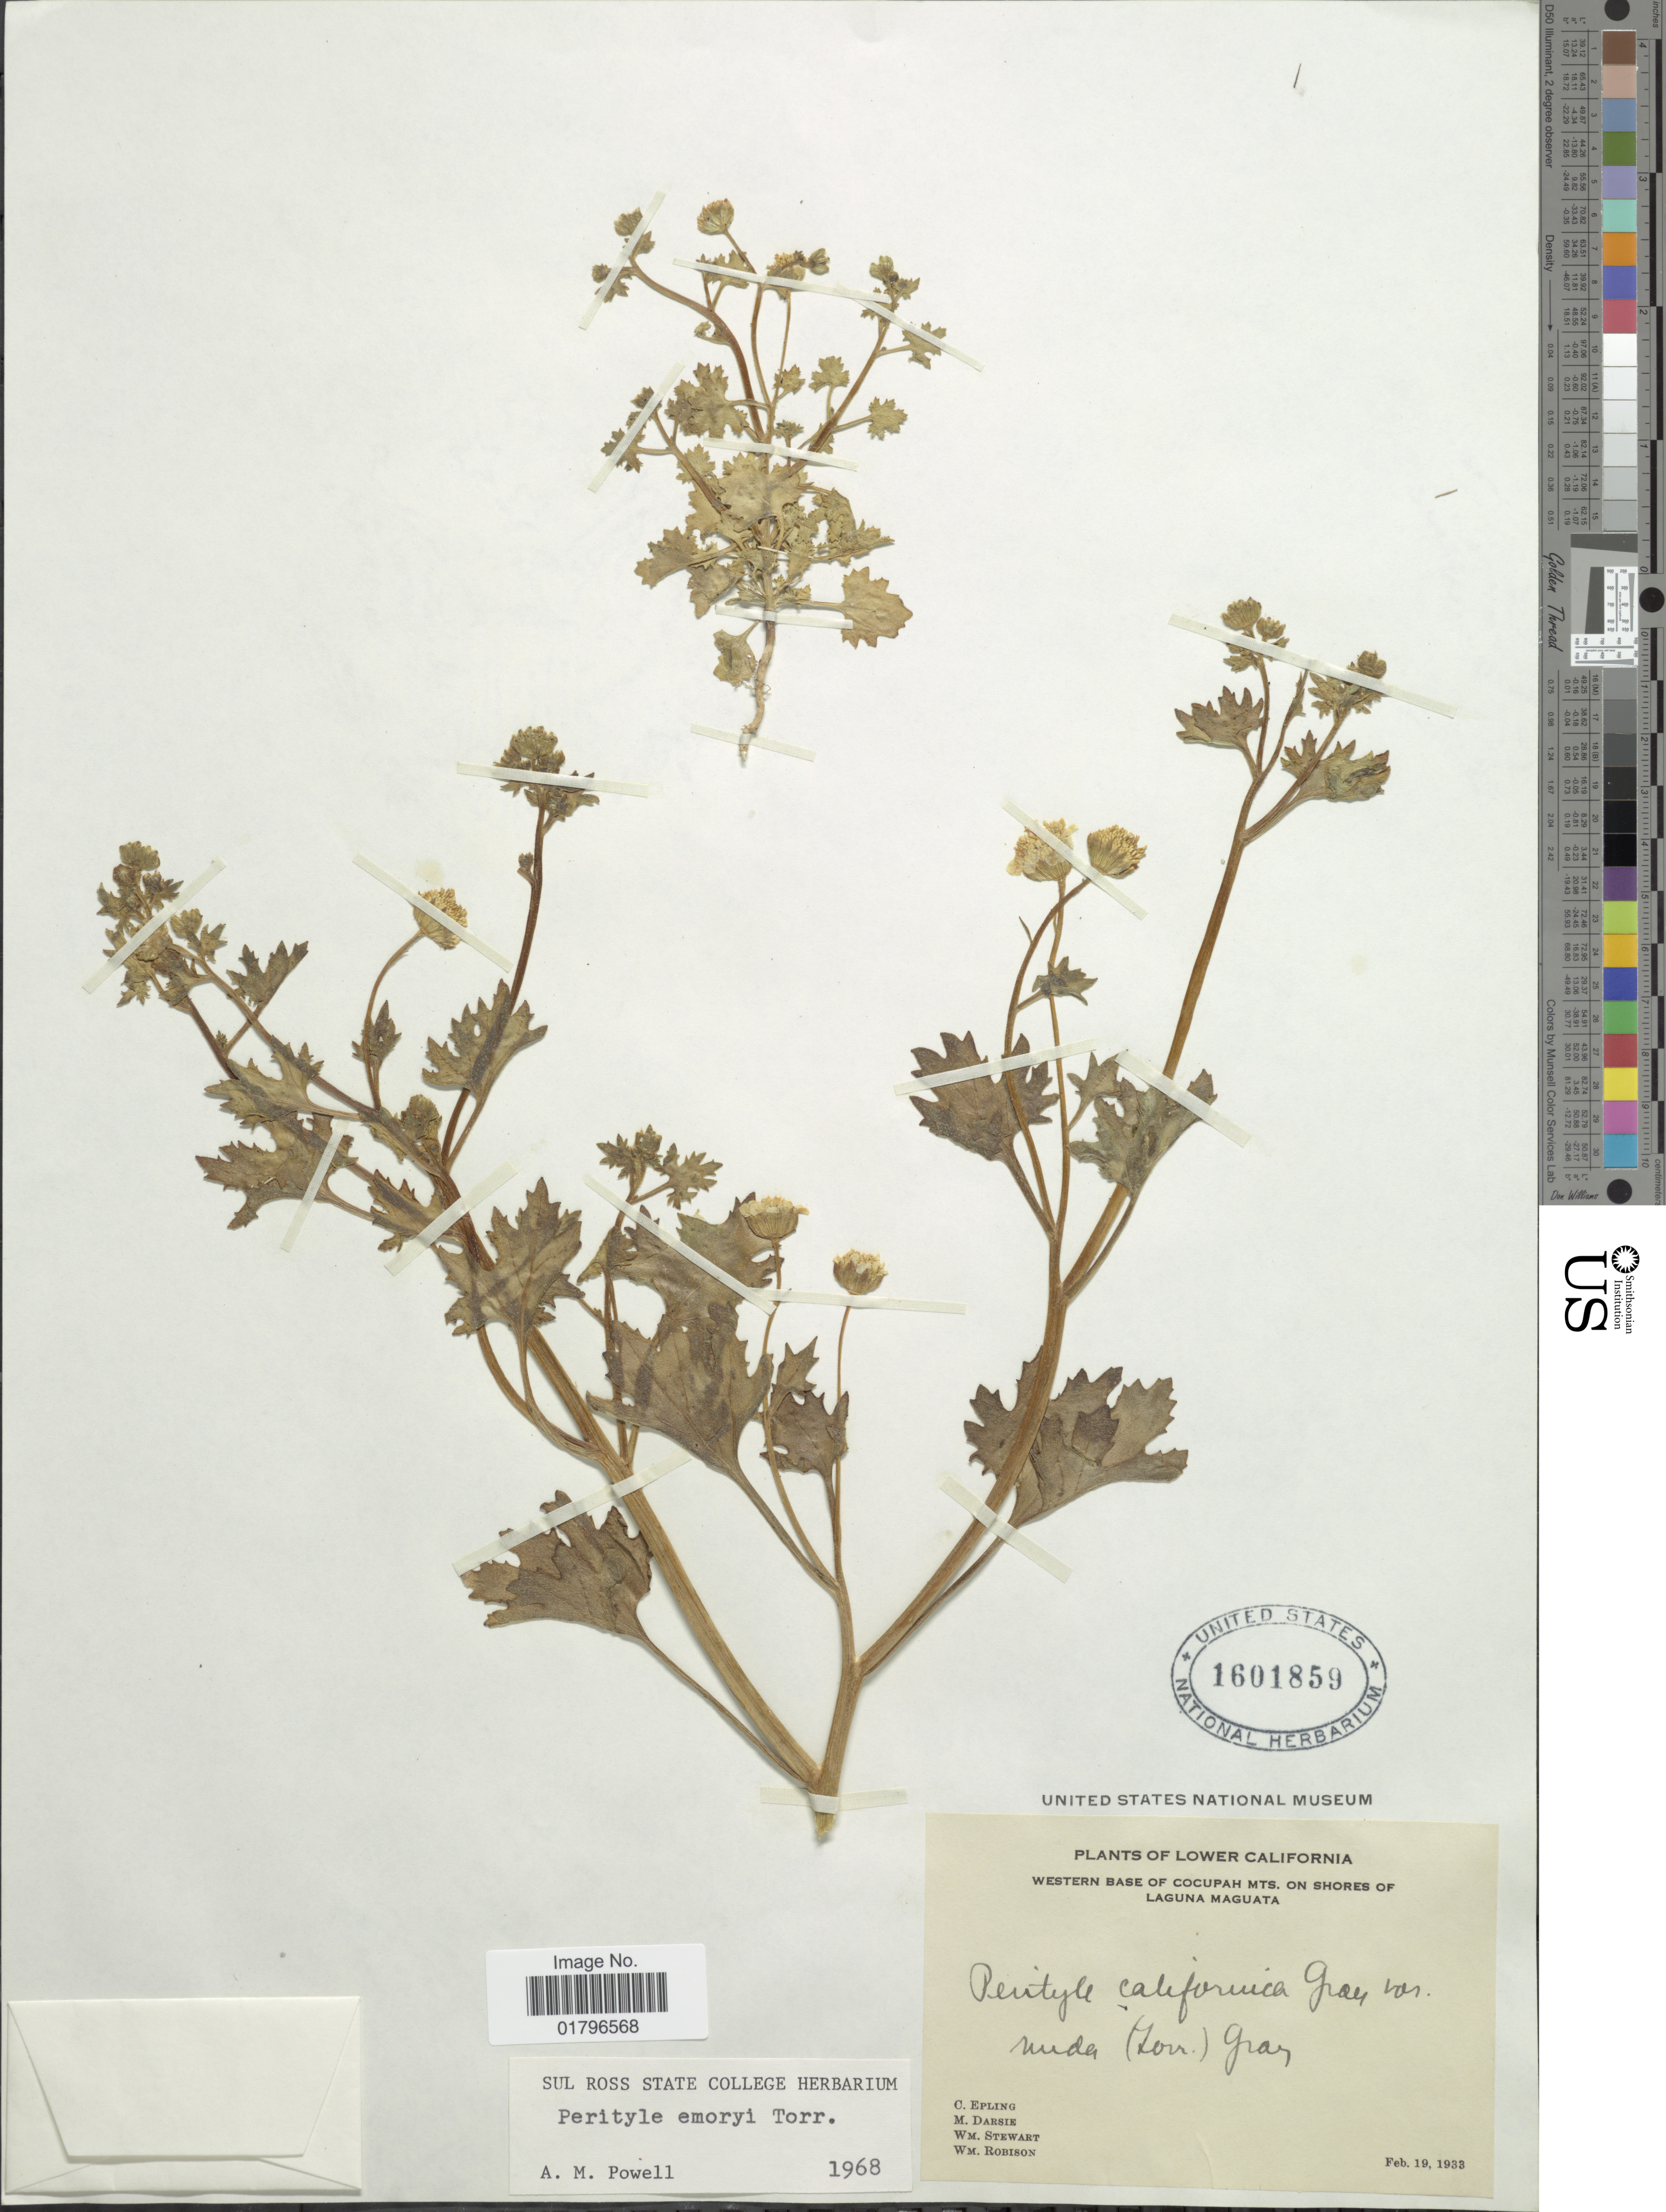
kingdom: Plantae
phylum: Tracheophyta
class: Magnoliopsida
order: Asterales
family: Asteraceae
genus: Perityle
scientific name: Perityle emoryi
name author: Torr.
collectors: C. C. Epling, M. Darsie, W. Stewart & W. Robison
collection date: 1933-02-19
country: Mexico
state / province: Baja California Norte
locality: Lower California, western base of Cocupah Mts, on shores of Laguna Maguata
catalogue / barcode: US 1601859